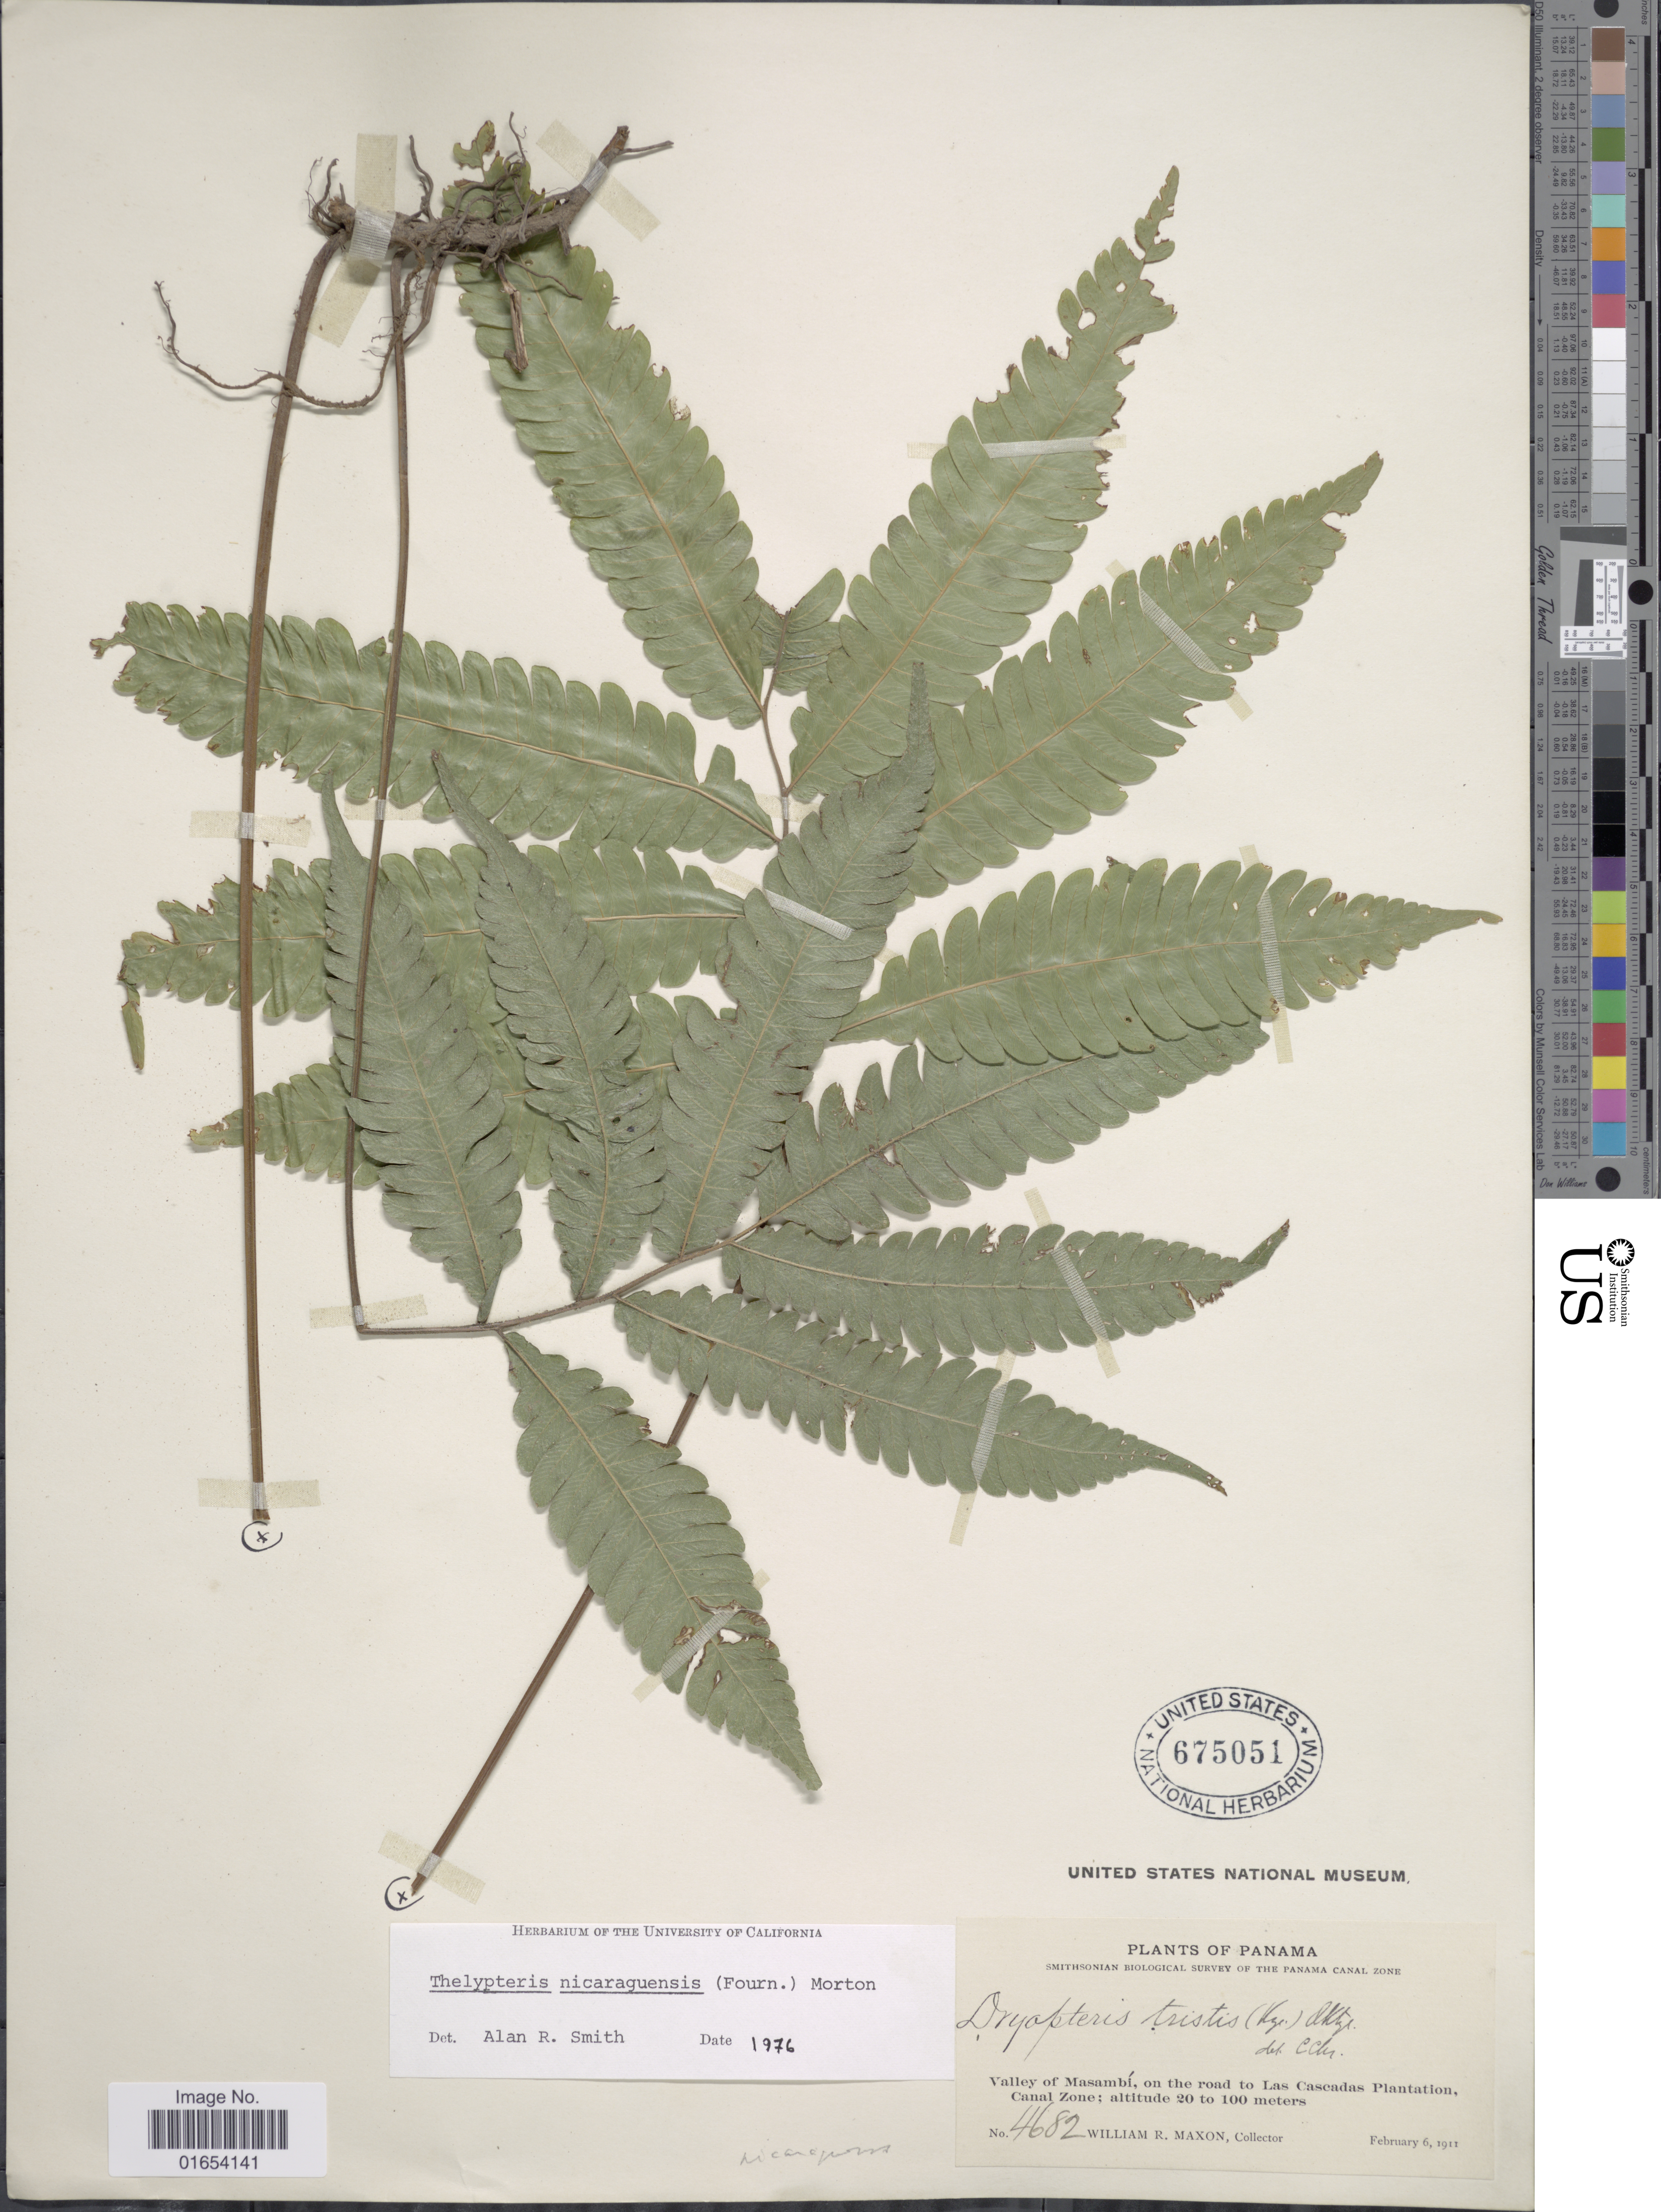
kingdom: Plantae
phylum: Tracheophyta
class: Polypodiopsida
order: Polypodiales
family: Thelypteridaceae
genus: Goniopteris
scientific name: Goniopteris nicaraguensis (C. Chr.) comb. nov., ined 2015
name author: (C. Chr.)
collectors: W. R. Maxon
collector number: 4682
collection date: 1911-02-06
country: Panama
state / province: Colón / Panamá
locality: Valley of Masambi, on the road to Las Cascades Plantation, Canal Zone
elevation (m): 20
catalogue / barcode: US 675051